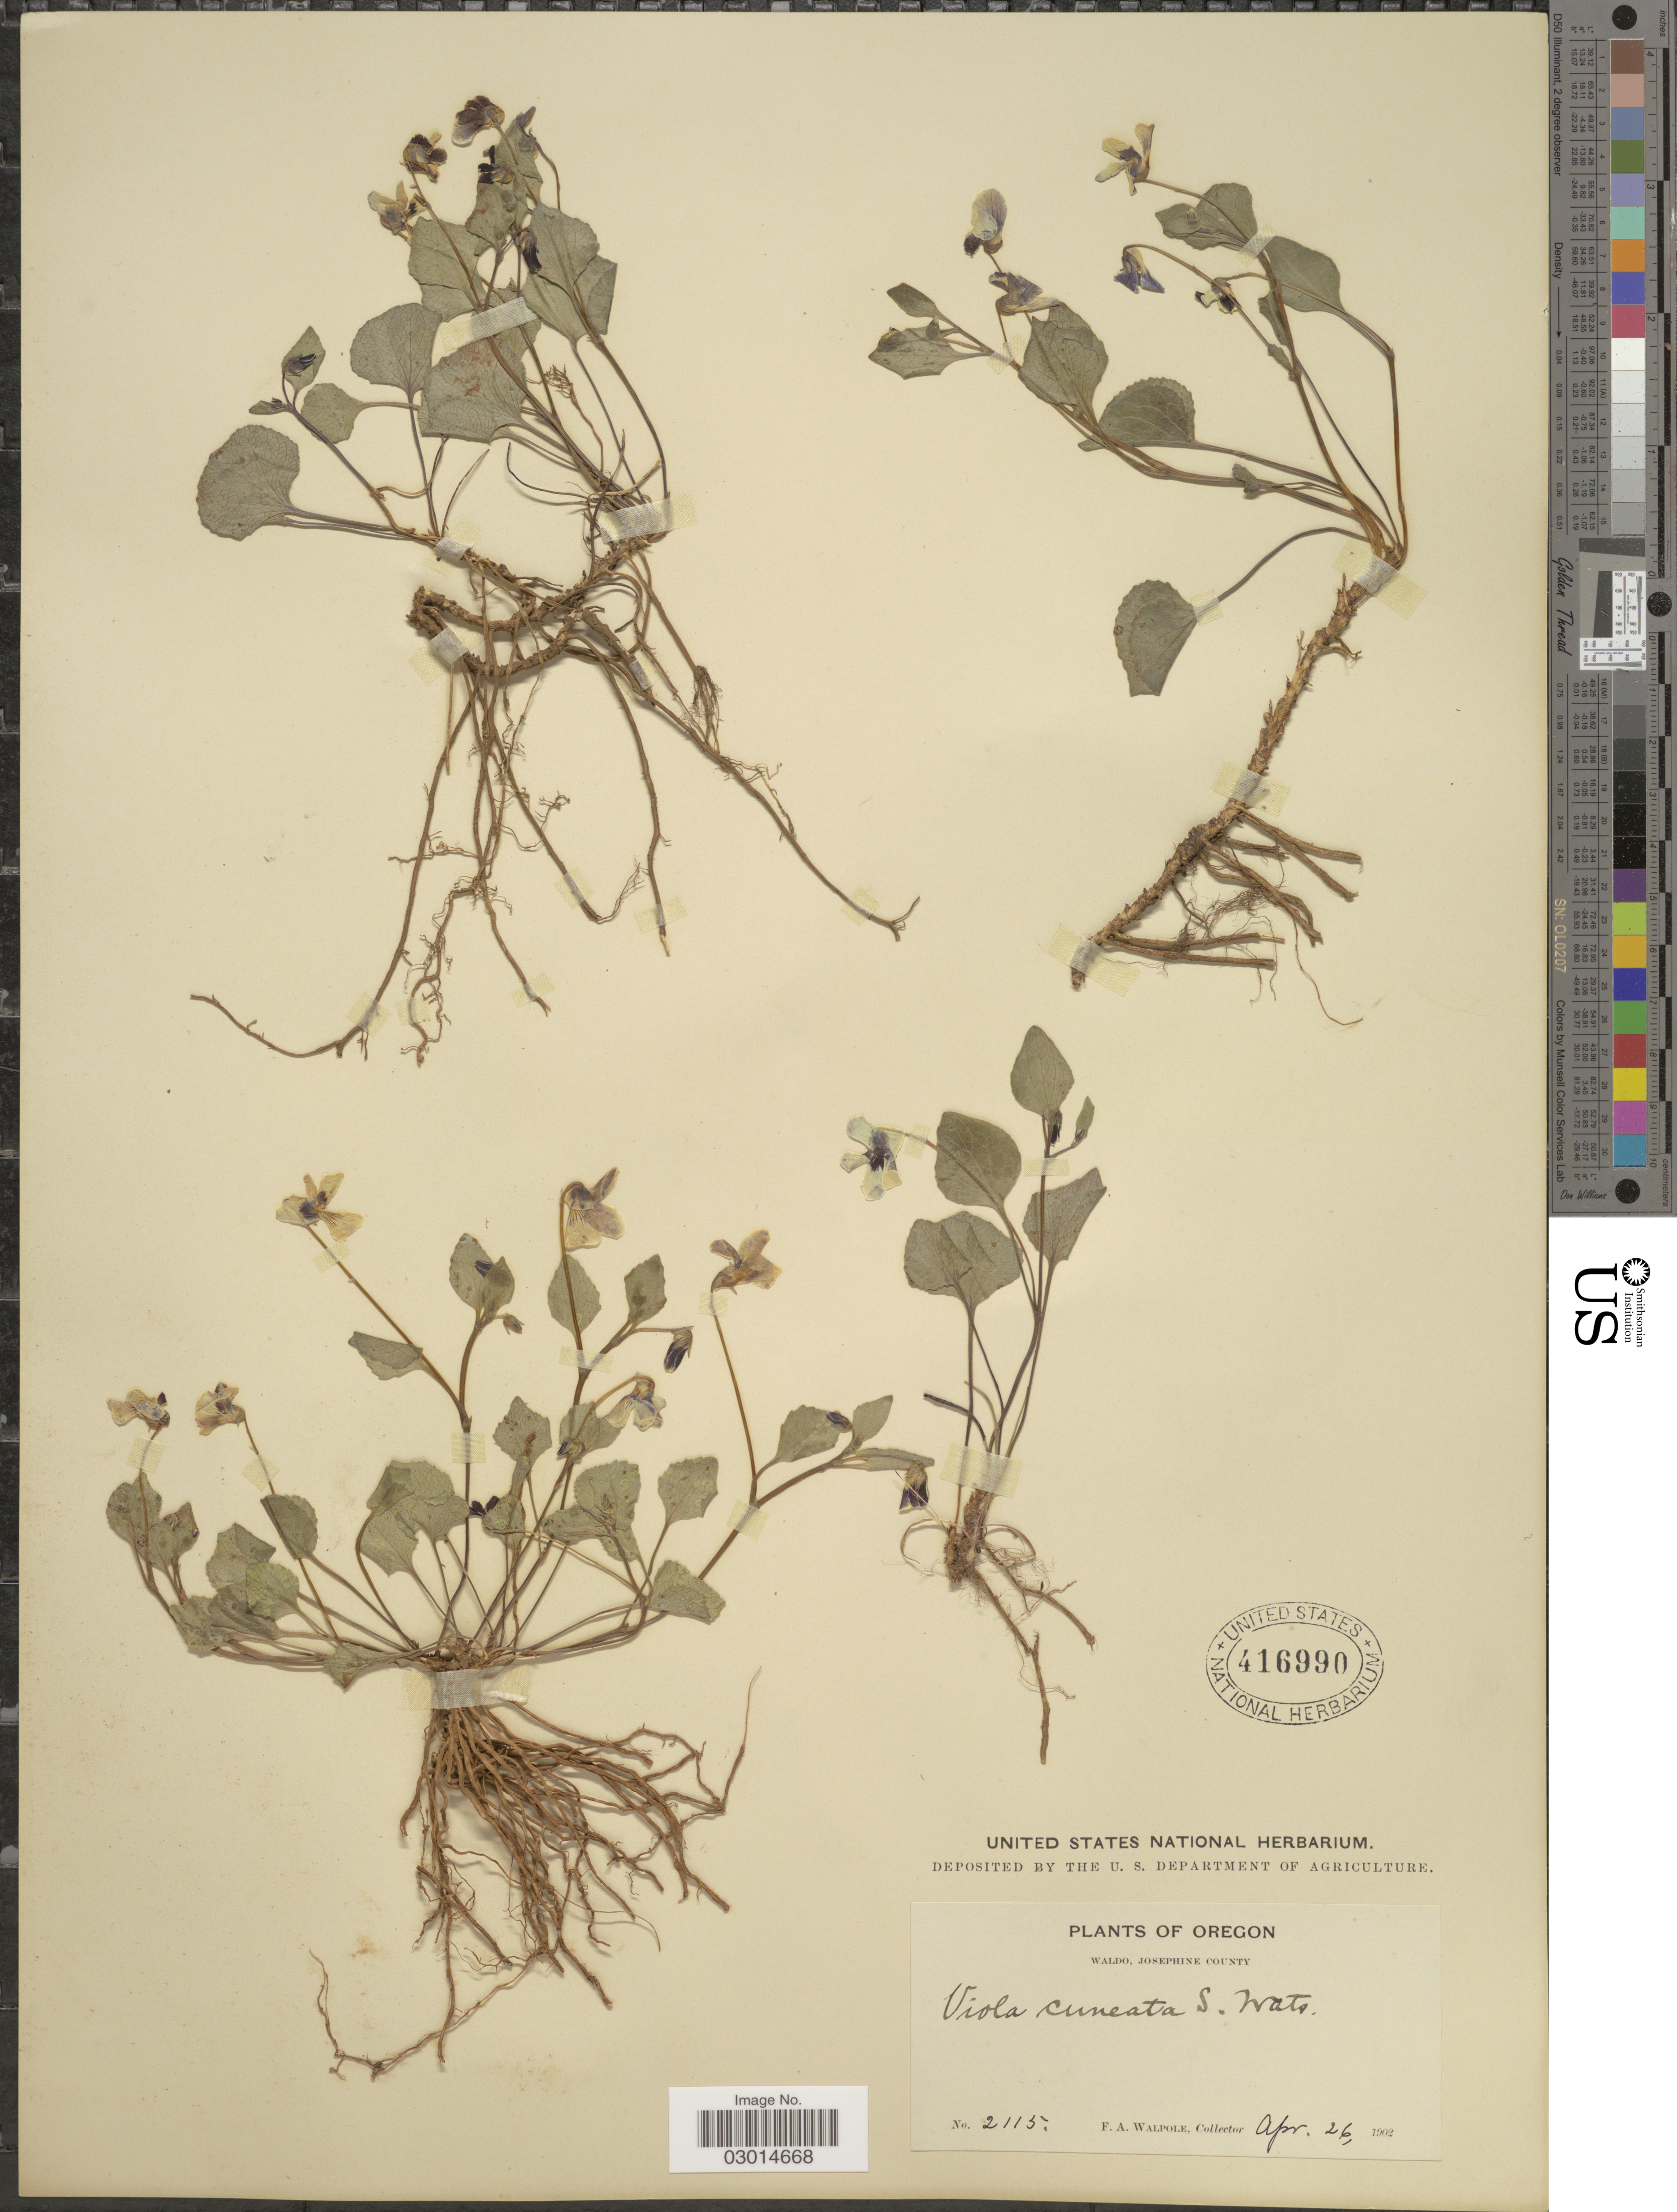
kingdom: Plantae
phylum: Tracheophyta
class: Magnoliopsida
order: Malpighiales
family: Violaceae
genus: Viola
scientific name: Viola cuneata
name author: S. Watson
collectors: F. Walpole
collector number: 2115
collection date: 1902-04-26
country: United States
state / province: Oregon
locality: Waldo, Josephine County.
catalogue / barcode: US 416990